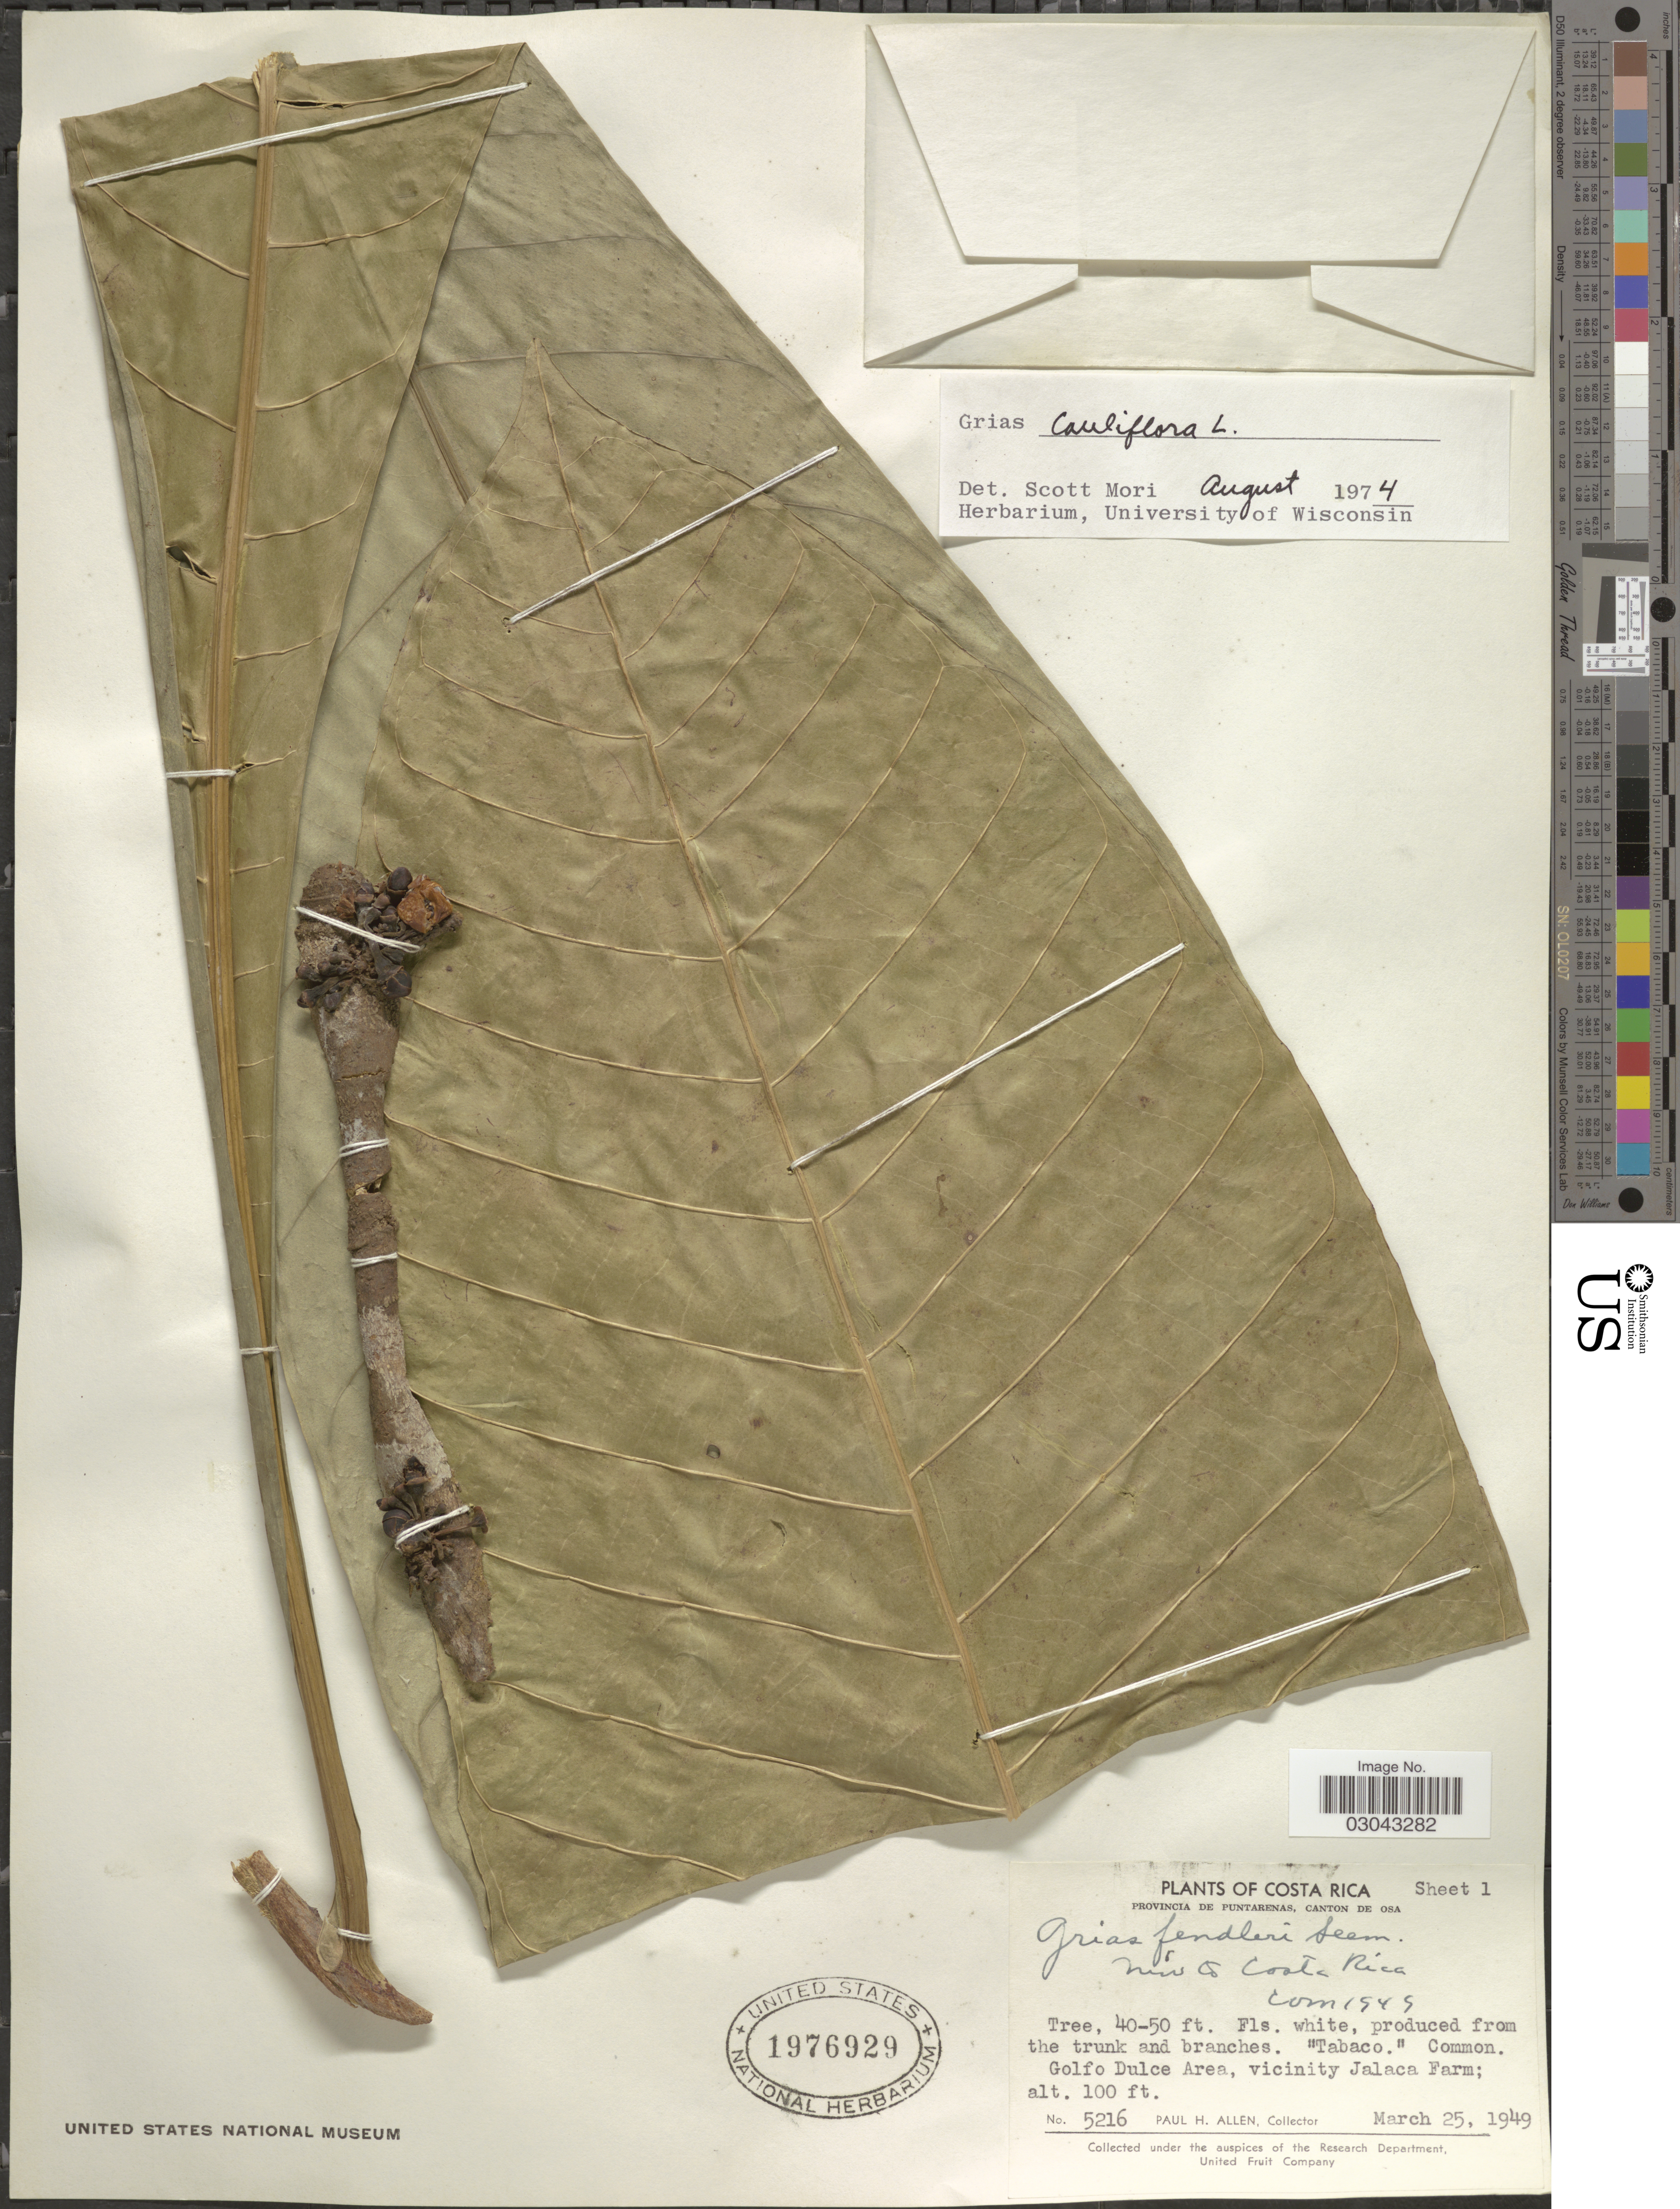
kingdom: Plantae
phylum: Tracheophyta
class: Magnoliopsida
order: Ericales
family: Lecythidaceae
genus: Grias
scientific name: Grias cauliflora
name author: L.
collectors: P. H. Allen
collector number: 5216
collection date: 1949-03-25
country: Costa Rica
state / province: Puntarenas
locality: Provincia De Puntarenas, Canton De Osa, Golfo Dulce Area, vicinity Jalaca Farm.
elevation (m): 30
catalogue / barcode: US 1976929